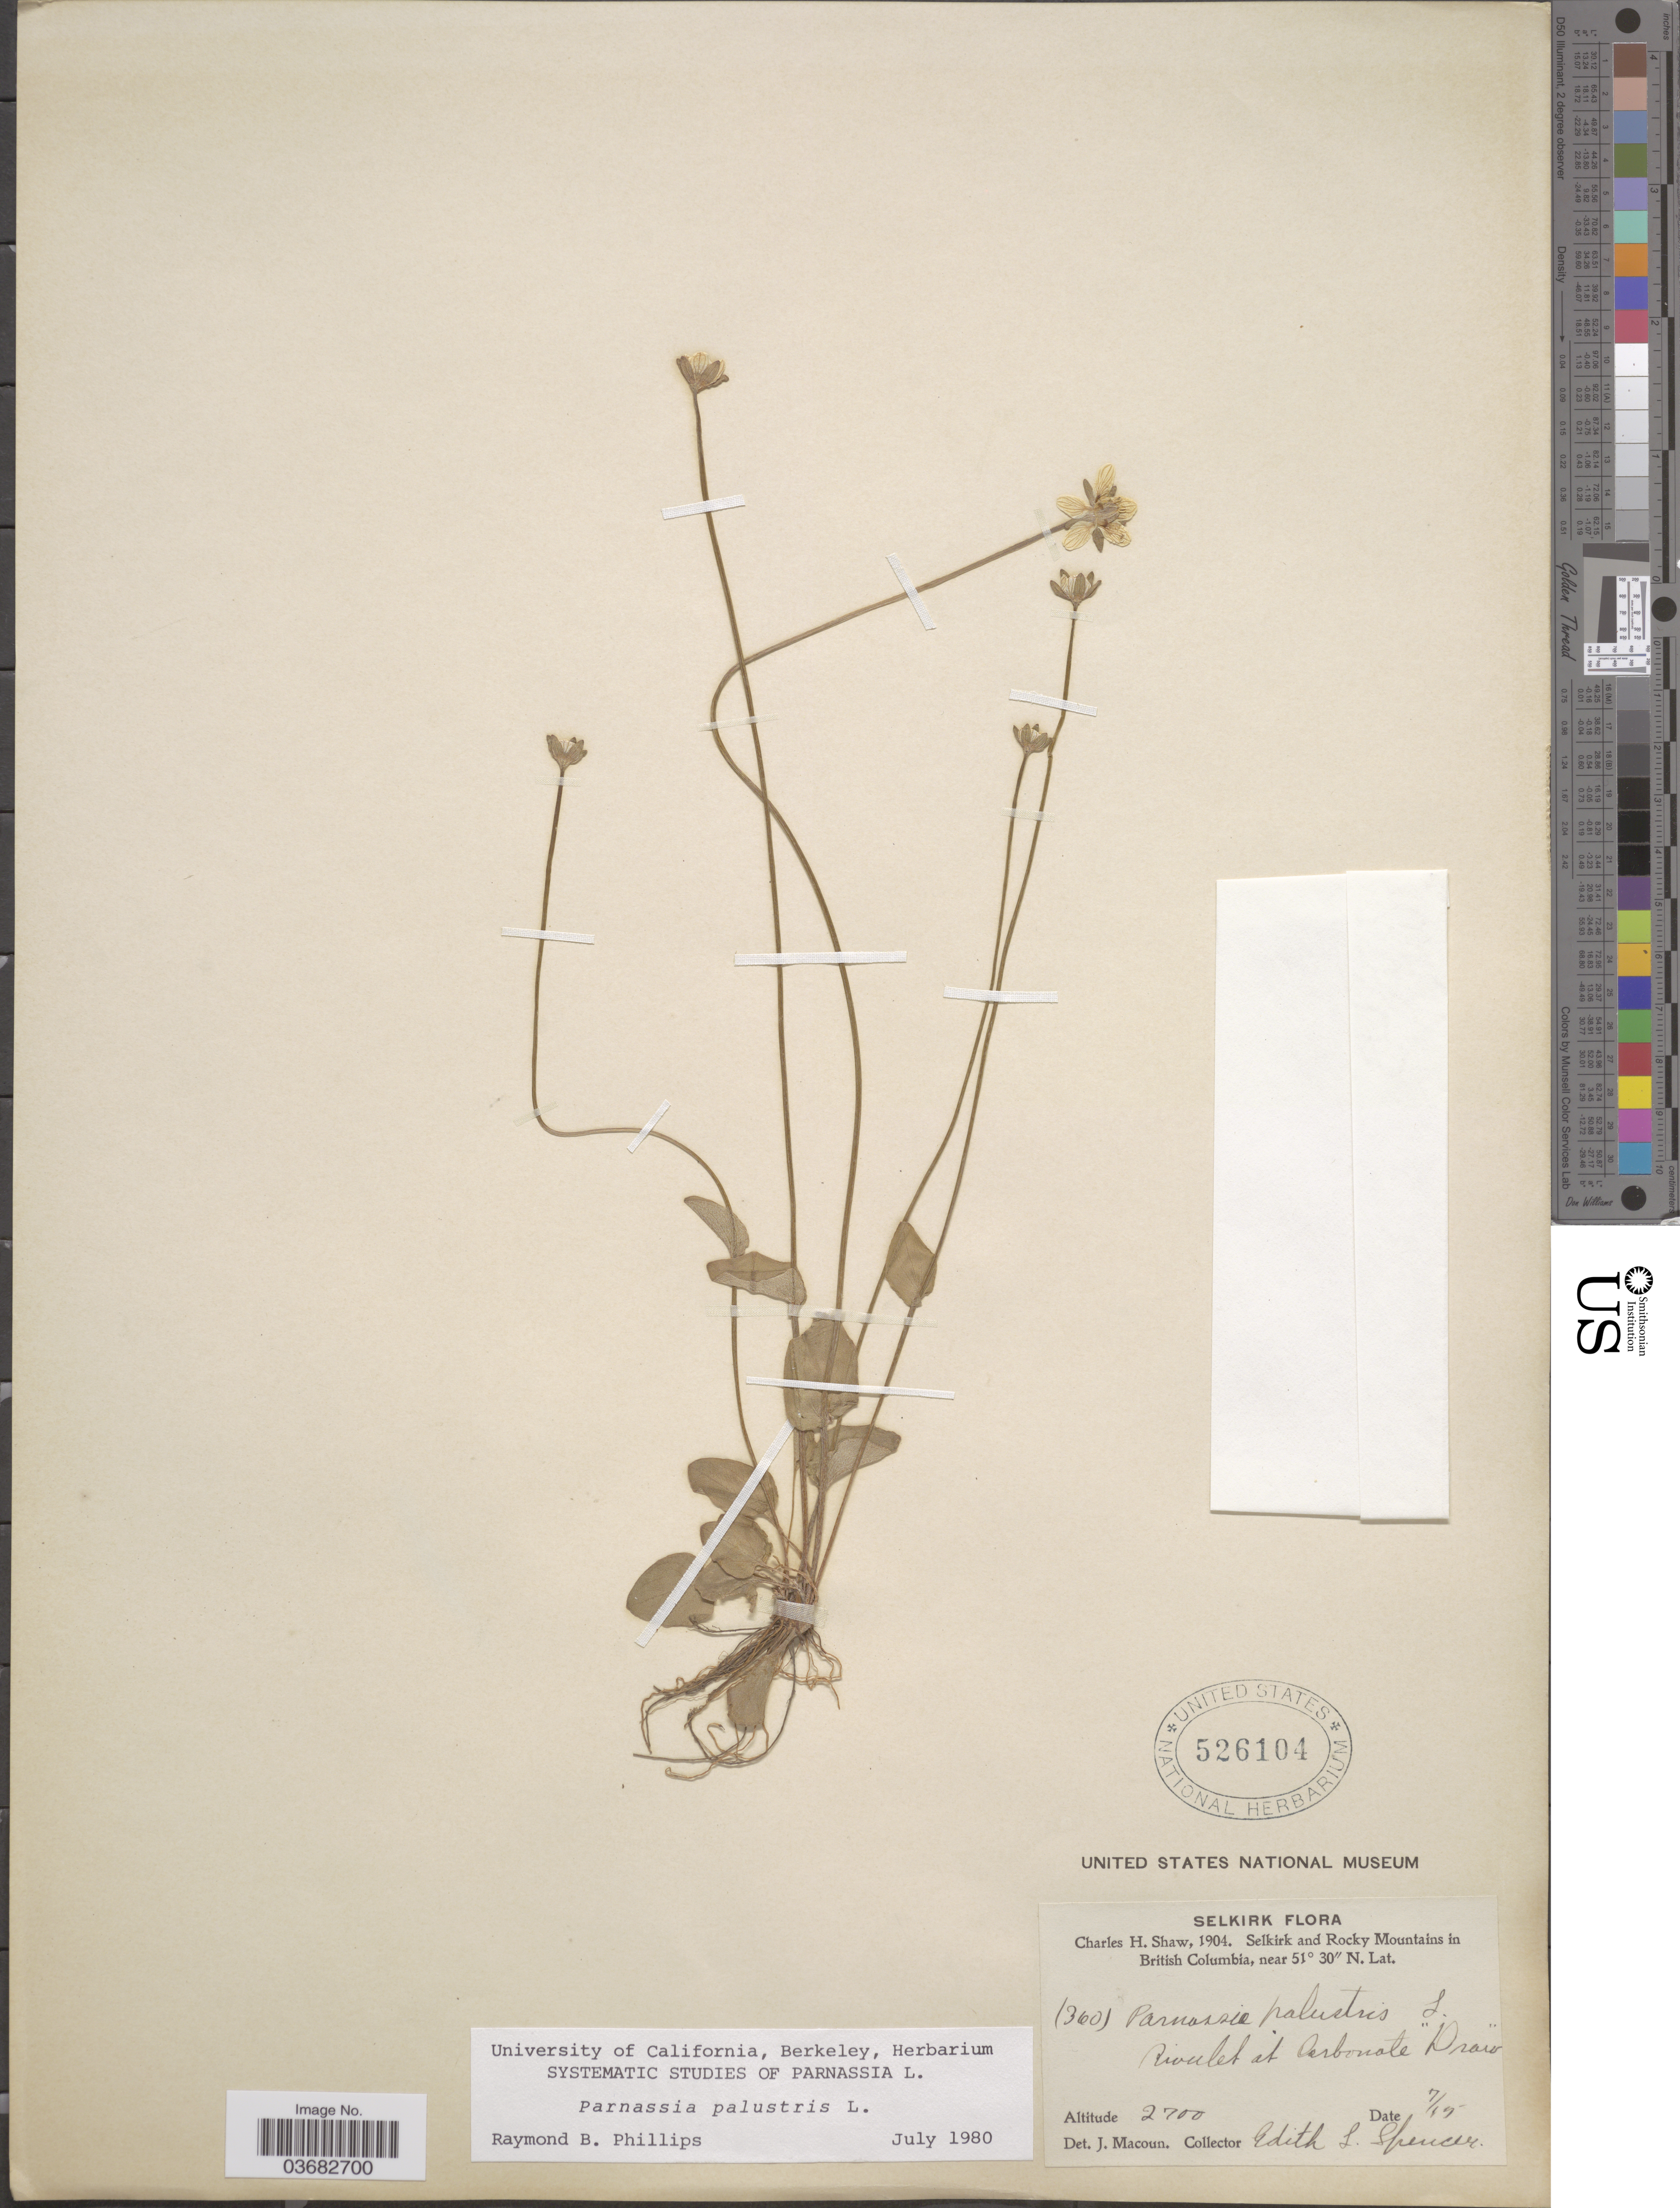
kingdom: Plantae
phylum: Tracheophyta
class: Magnoliopsida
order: Celastrales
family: Parnassiaceae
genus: Parnassia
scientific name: Parnassia palustris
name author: L.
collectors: E. Spencer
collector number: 13605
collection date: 1904-07-15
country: Canada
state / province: British Columbia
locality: Selkirk. Selkirk and Rocky Mountains. Rivulet at Carbonate "Draw".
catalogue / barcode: US 526104